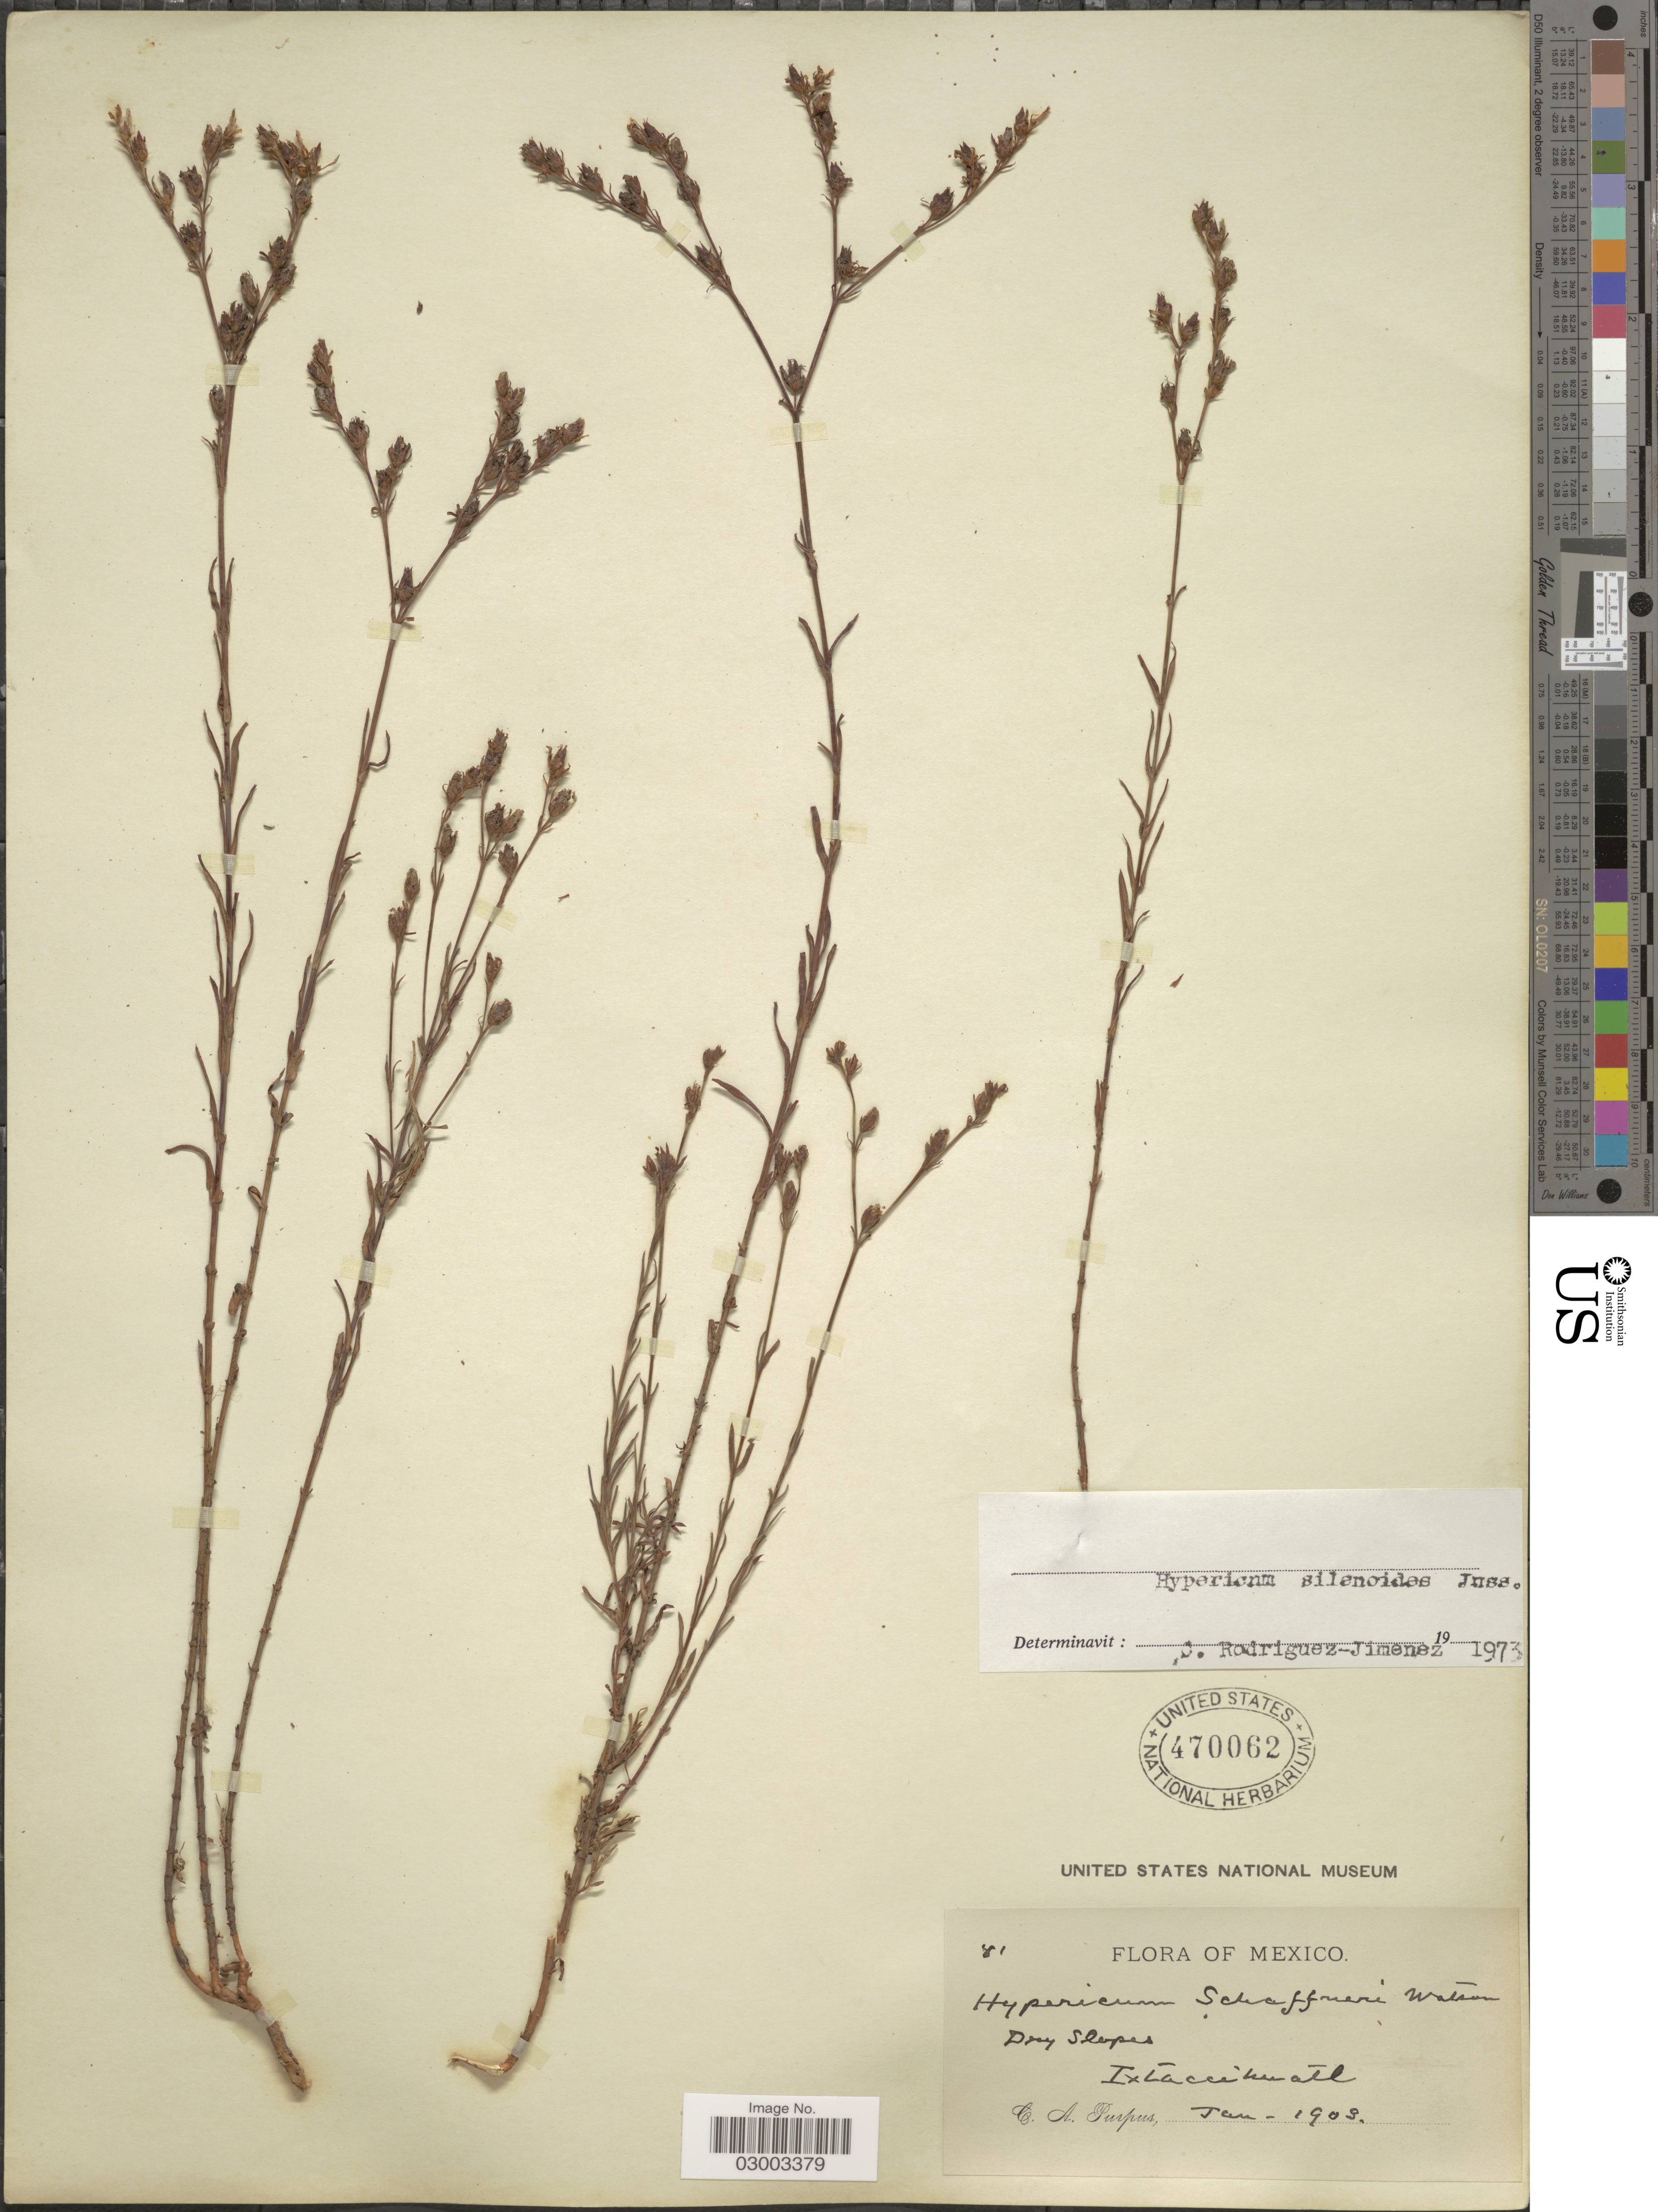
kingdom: Plantae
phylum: Tracheophyta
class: Magnoliopsida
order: Malpighiales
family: Hypericaceae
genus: Hypericum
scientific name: Hypericum silenoides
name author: Juss.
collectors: C. A. Purpus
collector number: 81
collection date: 1903-01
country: Mexico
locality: Dry slopes, Ixtaccíhuatl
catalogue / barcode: US 470062